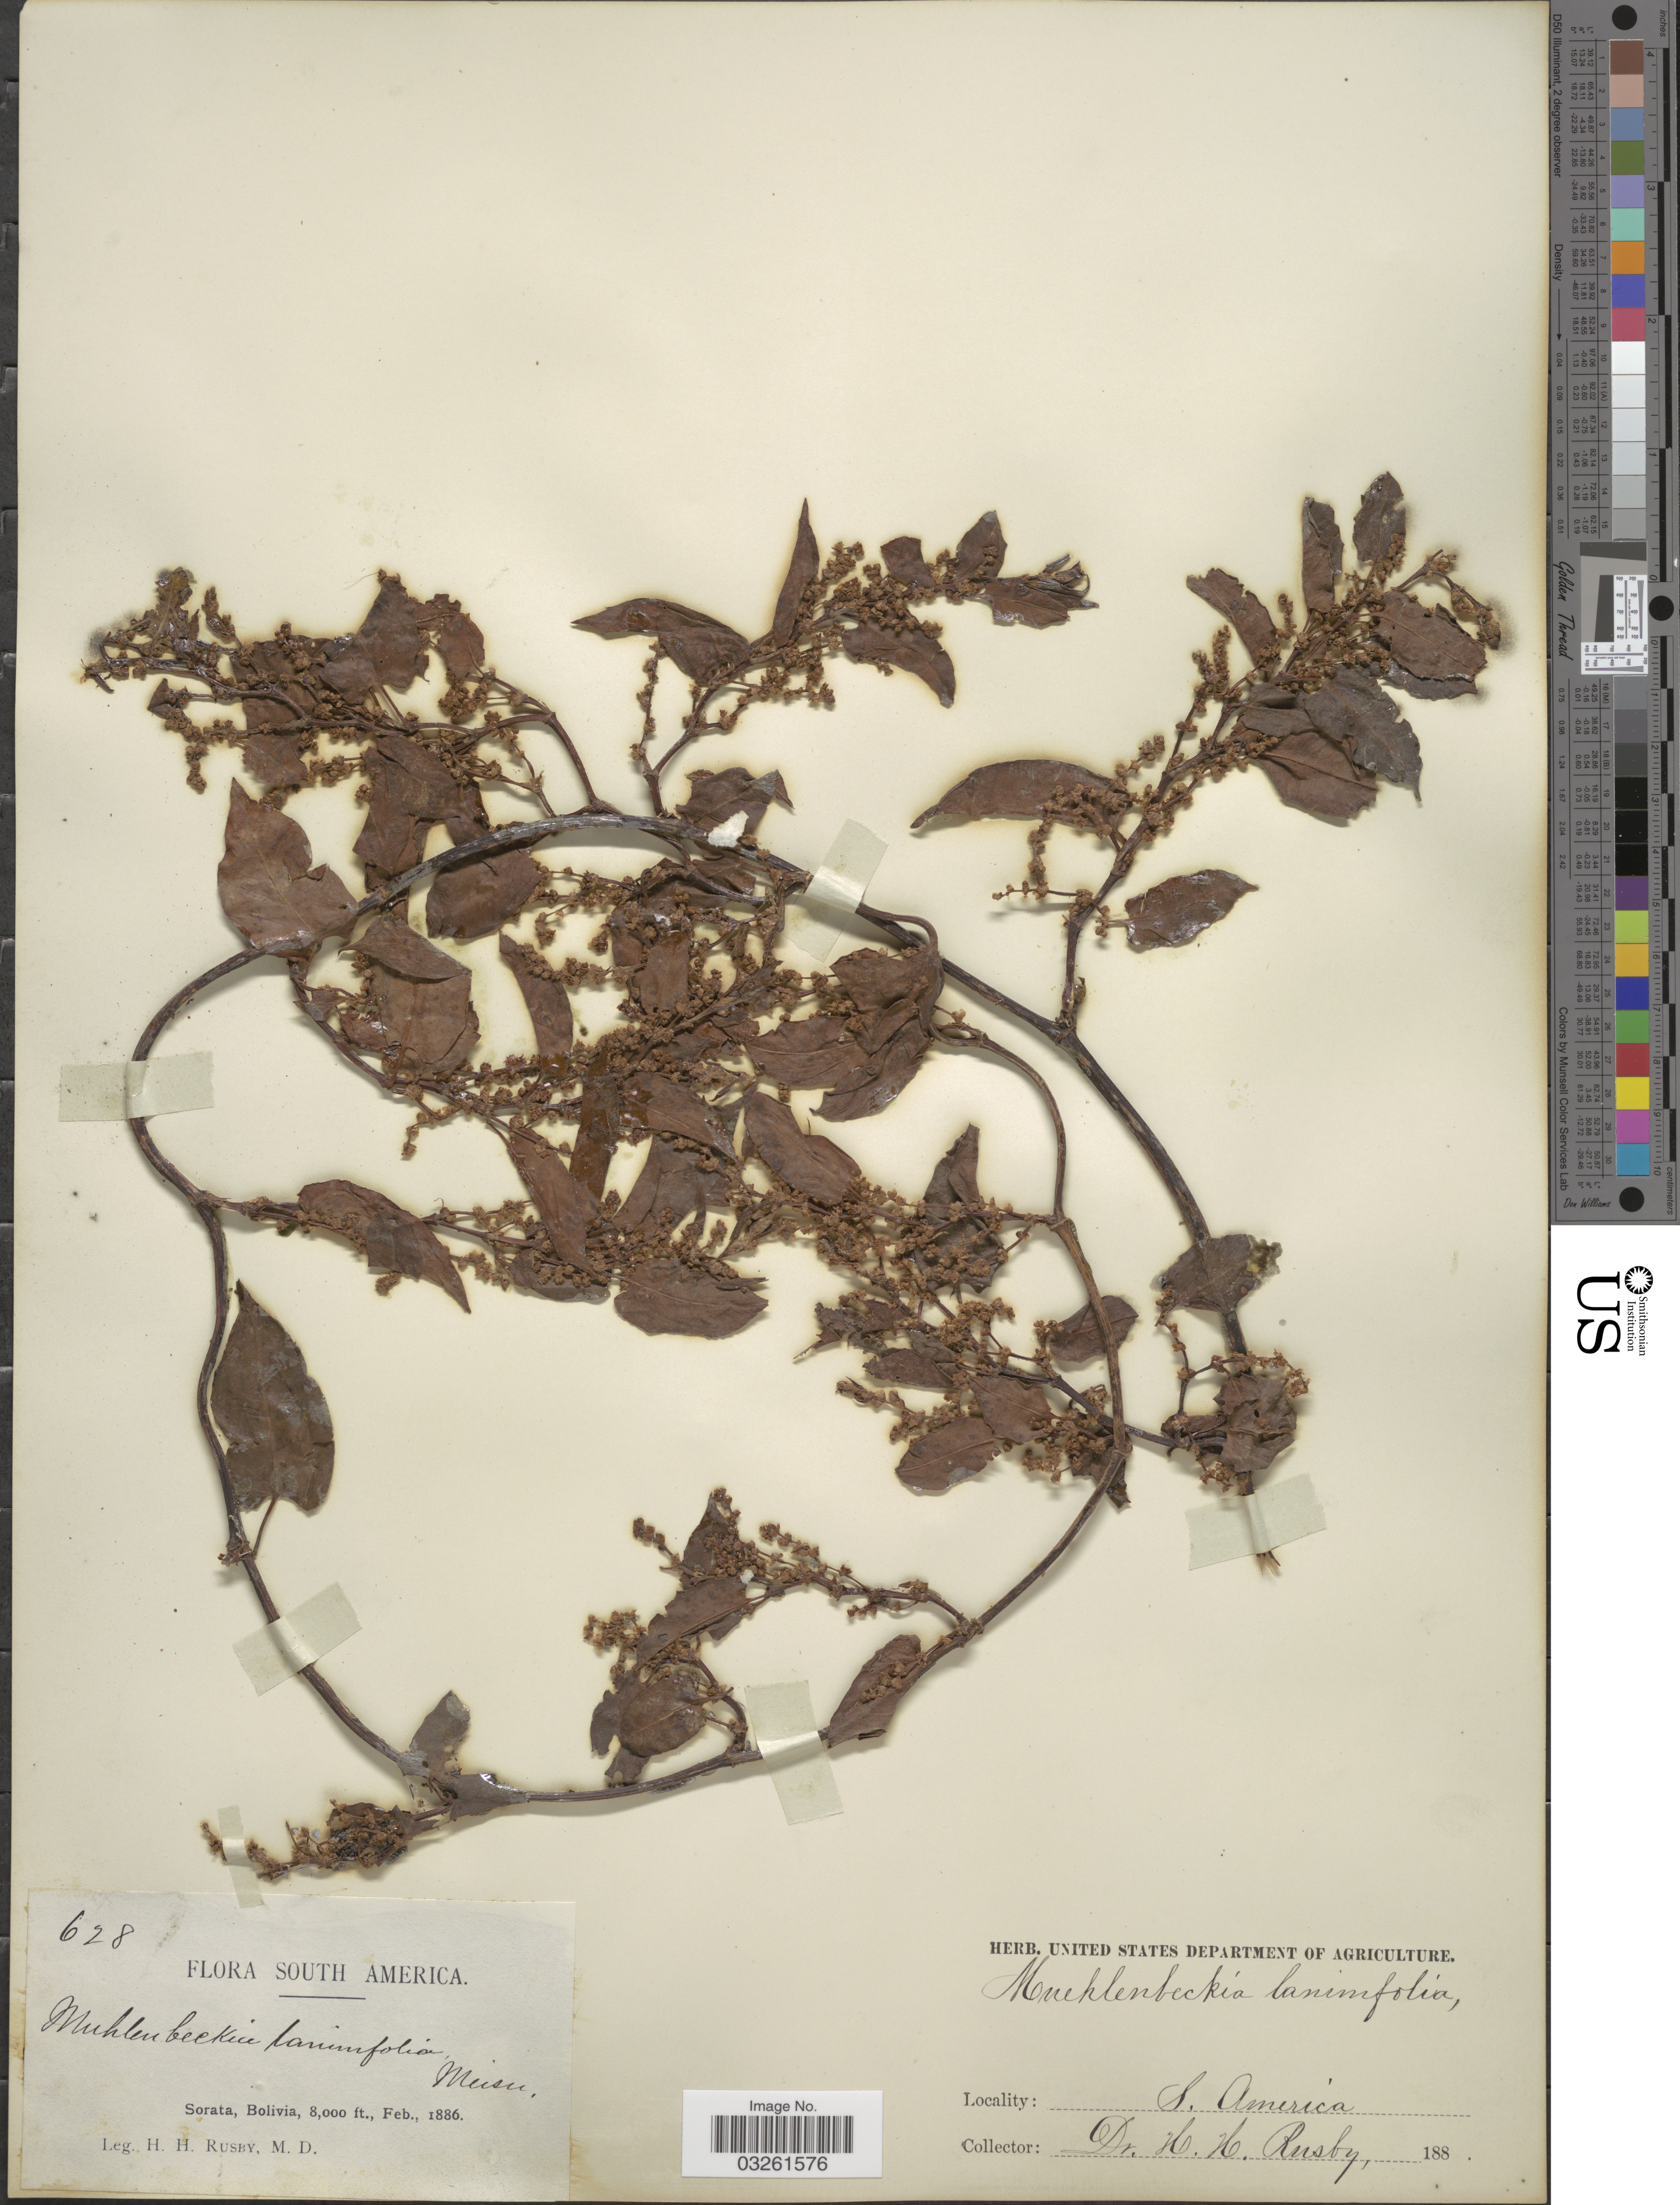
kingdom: Plantae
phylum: Tracheophyta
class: Magnoliopsida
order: Caryophyllales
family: Polygonaceae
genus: Muehlenbeckia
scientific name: Muehlenbeckia tamnifolia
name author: (Kunth) Meisn.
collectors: H. H. Rusby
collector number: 628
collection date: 1886-02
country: Bolivia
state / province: La Páz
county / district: Larecaja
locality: Sorata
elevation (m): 2438